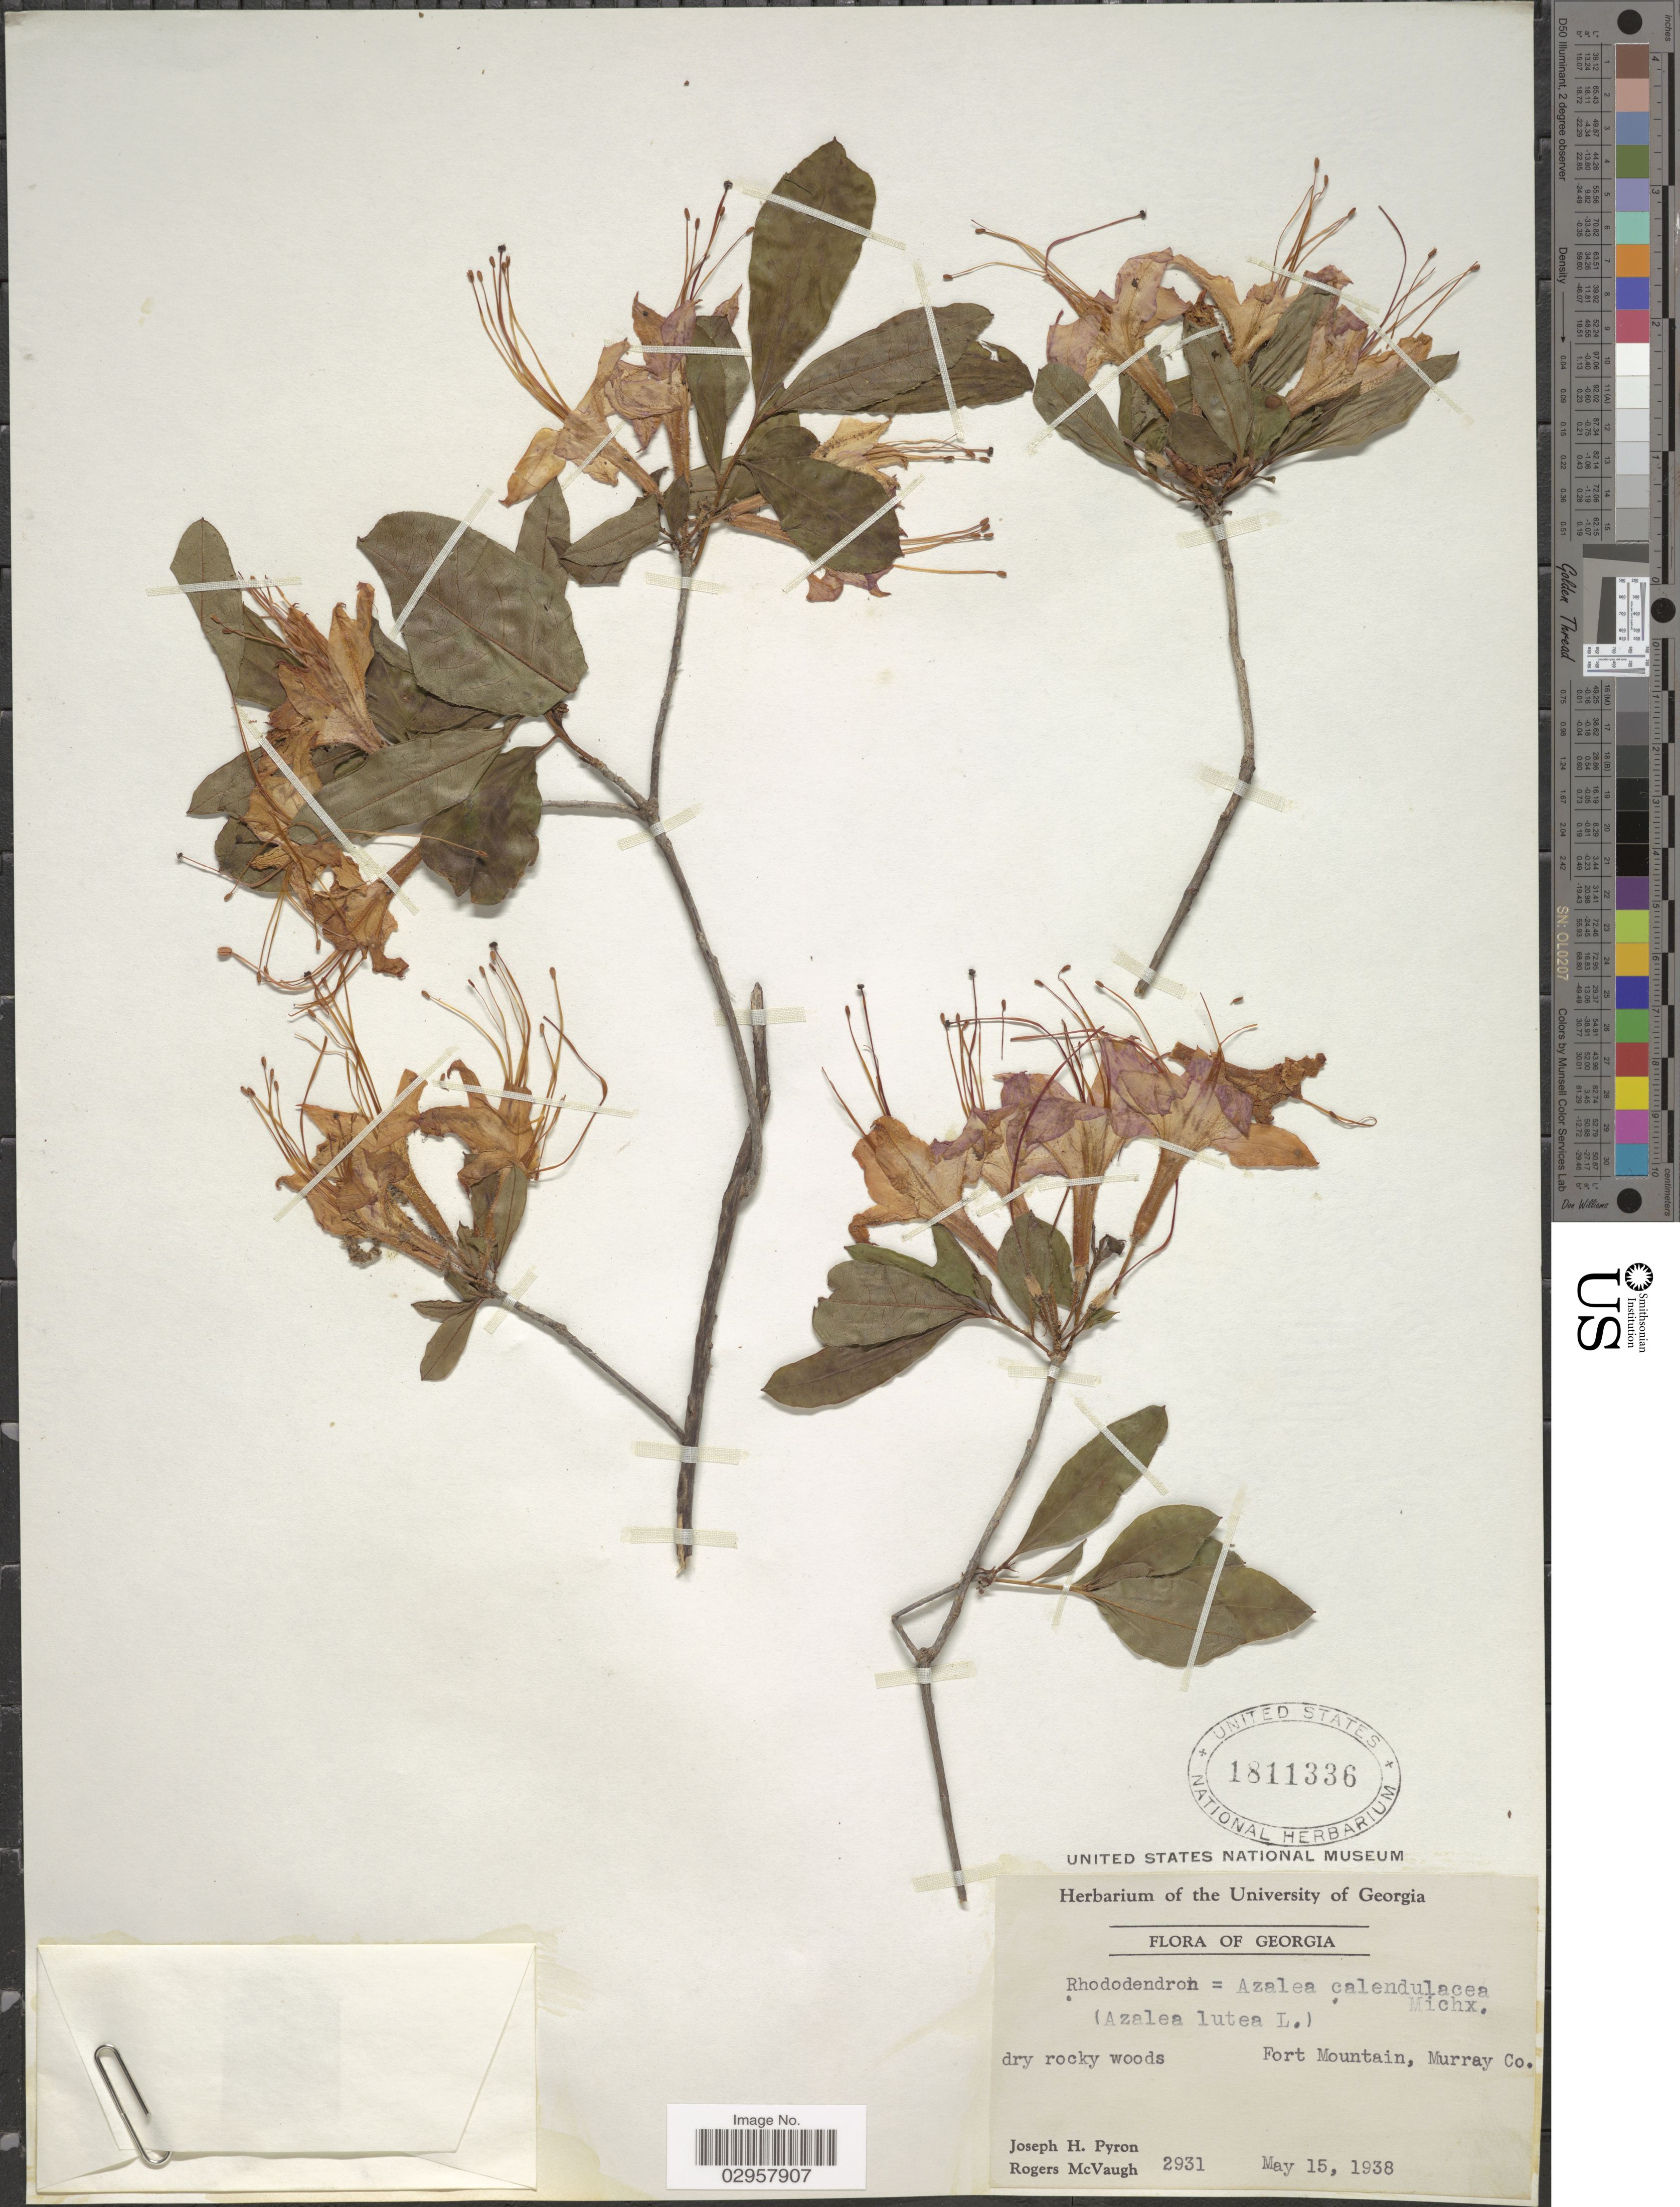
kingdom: Plantae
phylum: Tracheophyta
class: Magnoliopsida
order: Ericales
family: Ericaceae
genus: Rhododendron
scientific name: Rhododendron calendulaceum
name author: (Michx.) Torr.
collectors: J. H. Pyron & R. McVaugh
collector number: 2931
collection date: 1938-05-15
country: United States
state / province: Georgia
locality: Dry rocky woods Fort Mountain, Murray Co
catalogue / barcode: US 1811336